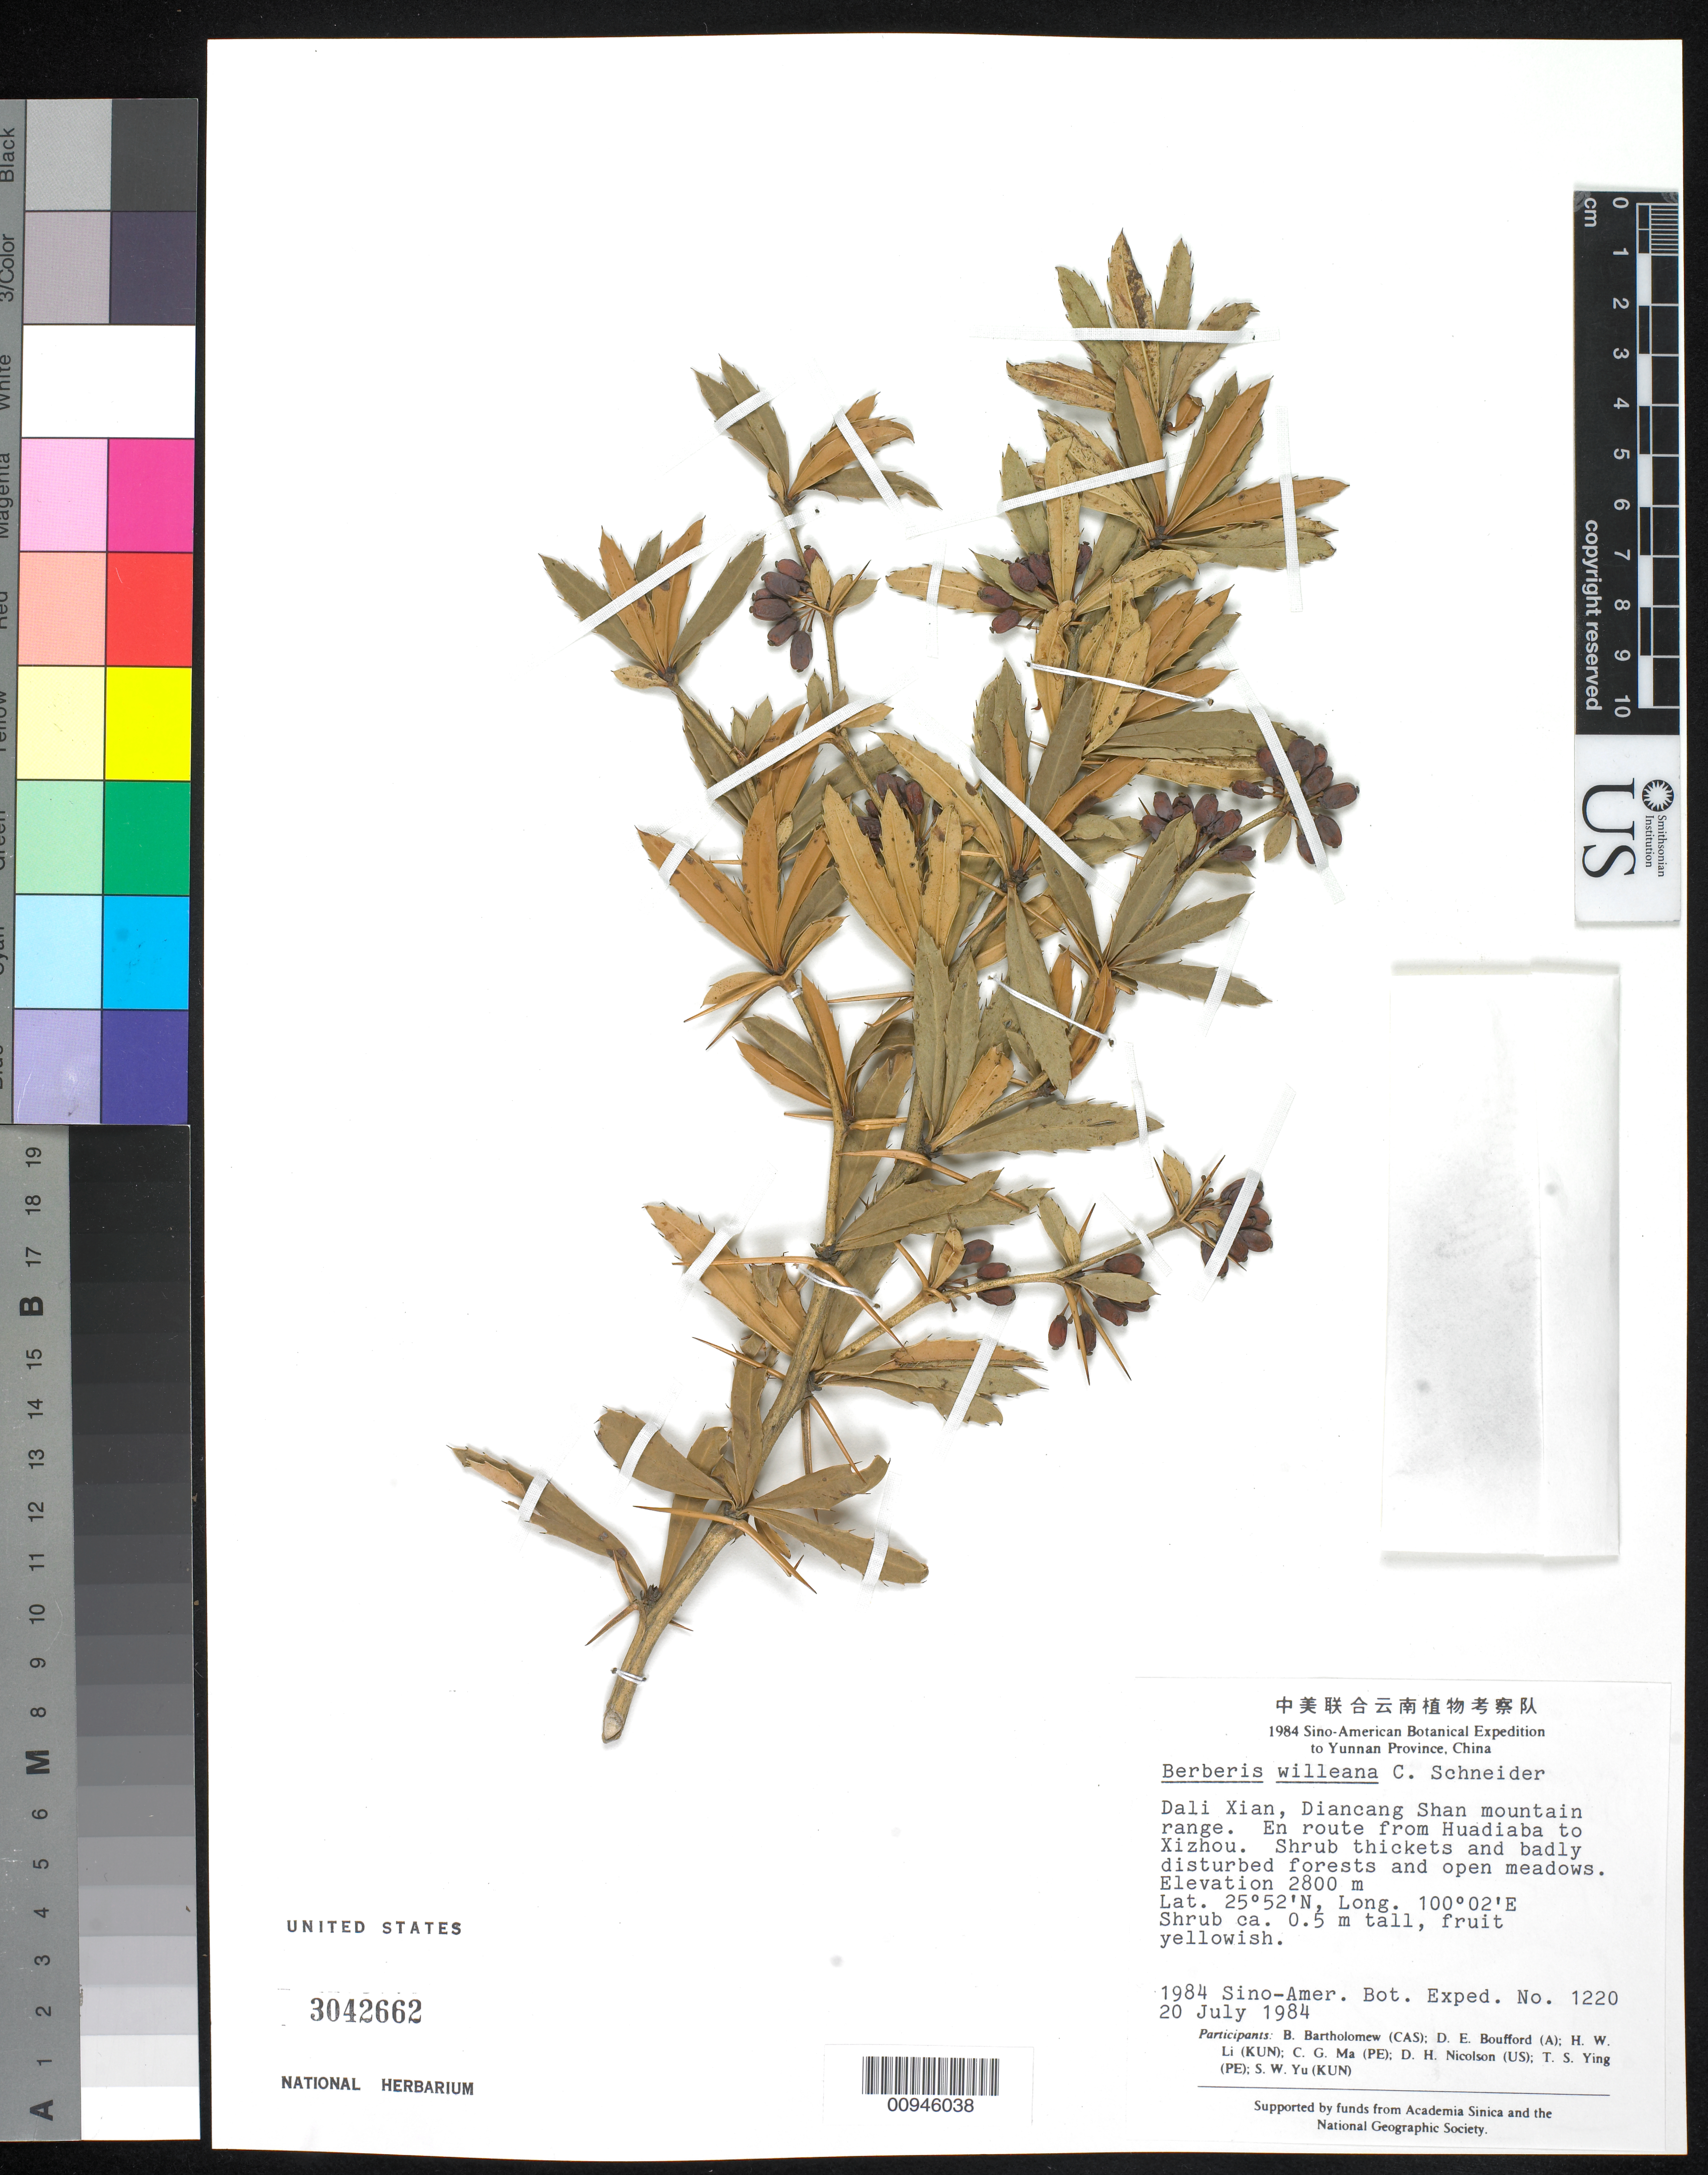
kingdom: Plantae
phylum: Tracheophyta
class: Magnoliopsida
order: Ranunculales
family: Berberidaceae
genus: Berberis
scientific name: Berberis willeana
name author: C.K. Schneid.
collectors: B. M. Bartholomew, D. E. Boufford, H. W. Li, C. Ma, D. H. Nicolson, T. Ying & S. Yu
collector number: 1220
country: China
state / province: Yunnan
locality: Dali Xian, Diancang Shan mountain range, from Huadiaba to Xizhou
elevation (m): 2800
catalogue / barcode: US 3042662